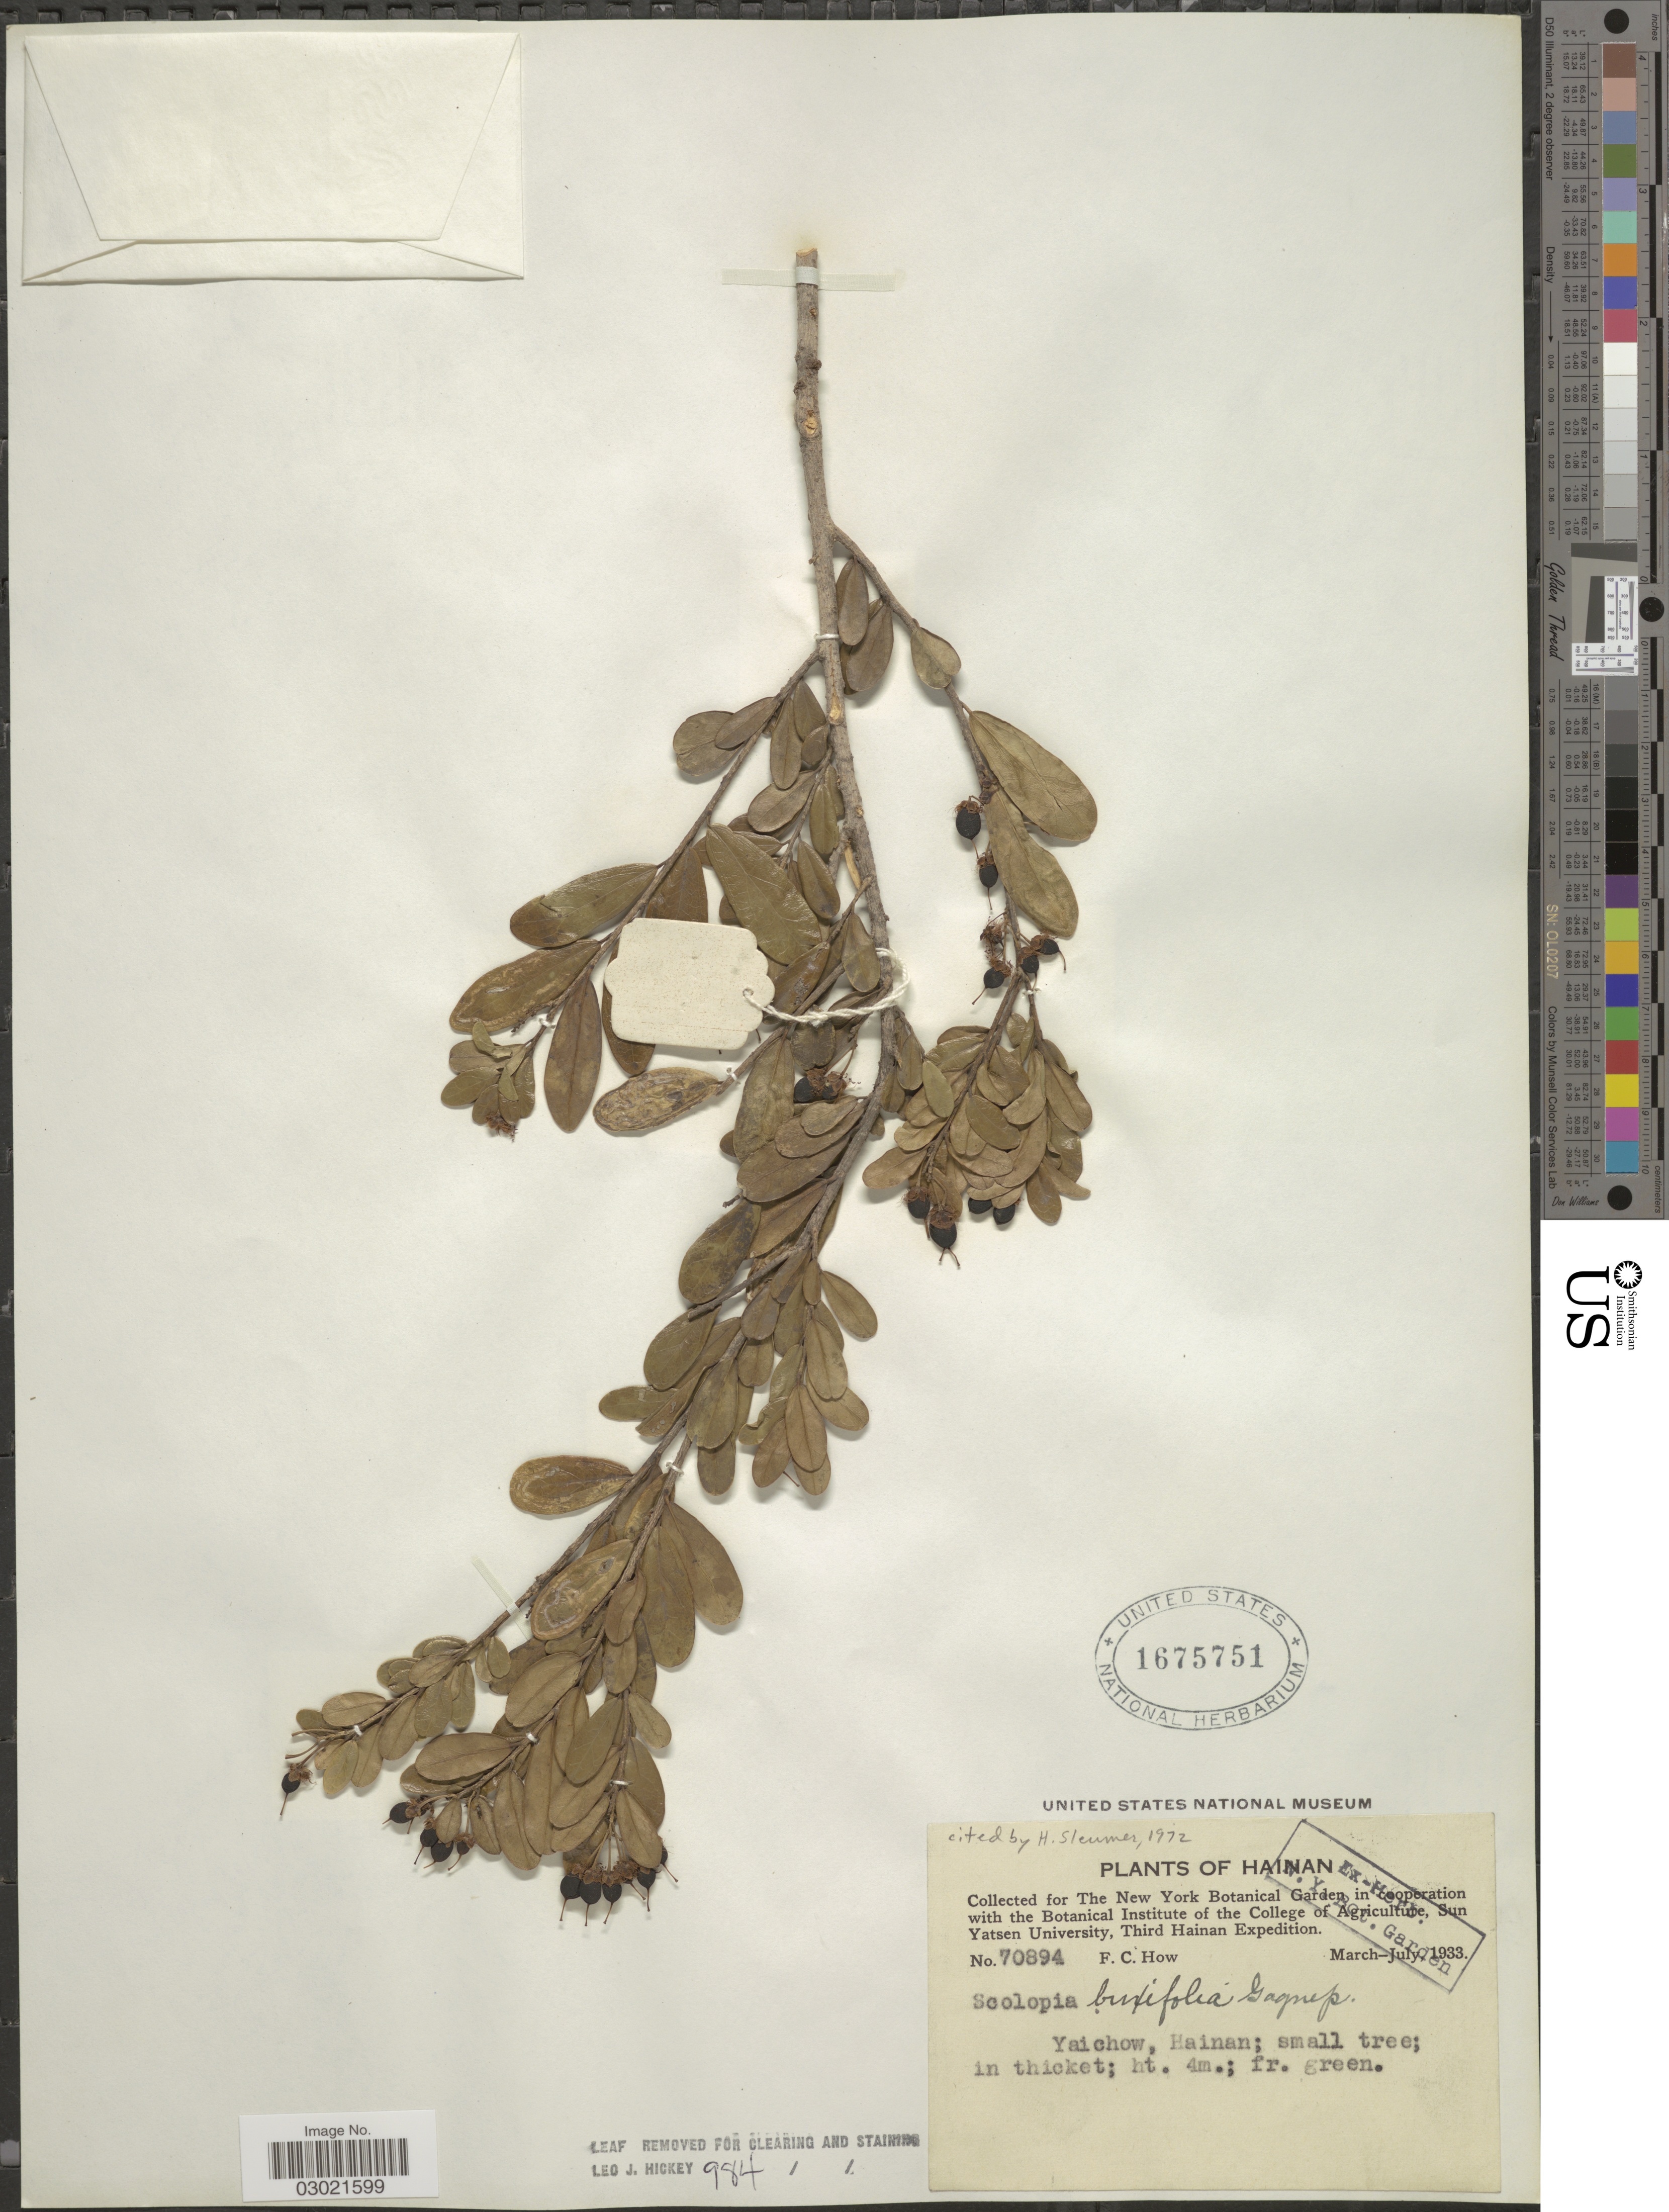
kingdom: Plantae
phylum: Tracheophyta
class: Magnoliopsida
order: Malpighiales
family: Salicaceae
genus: Scolopia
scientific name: Scolopia buxifolia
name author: Gagnep.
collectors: F. C. How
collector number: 70894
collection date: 1933-03/1933-07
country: China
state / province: Hainan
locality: Yaichow.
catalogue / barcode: US 1675751